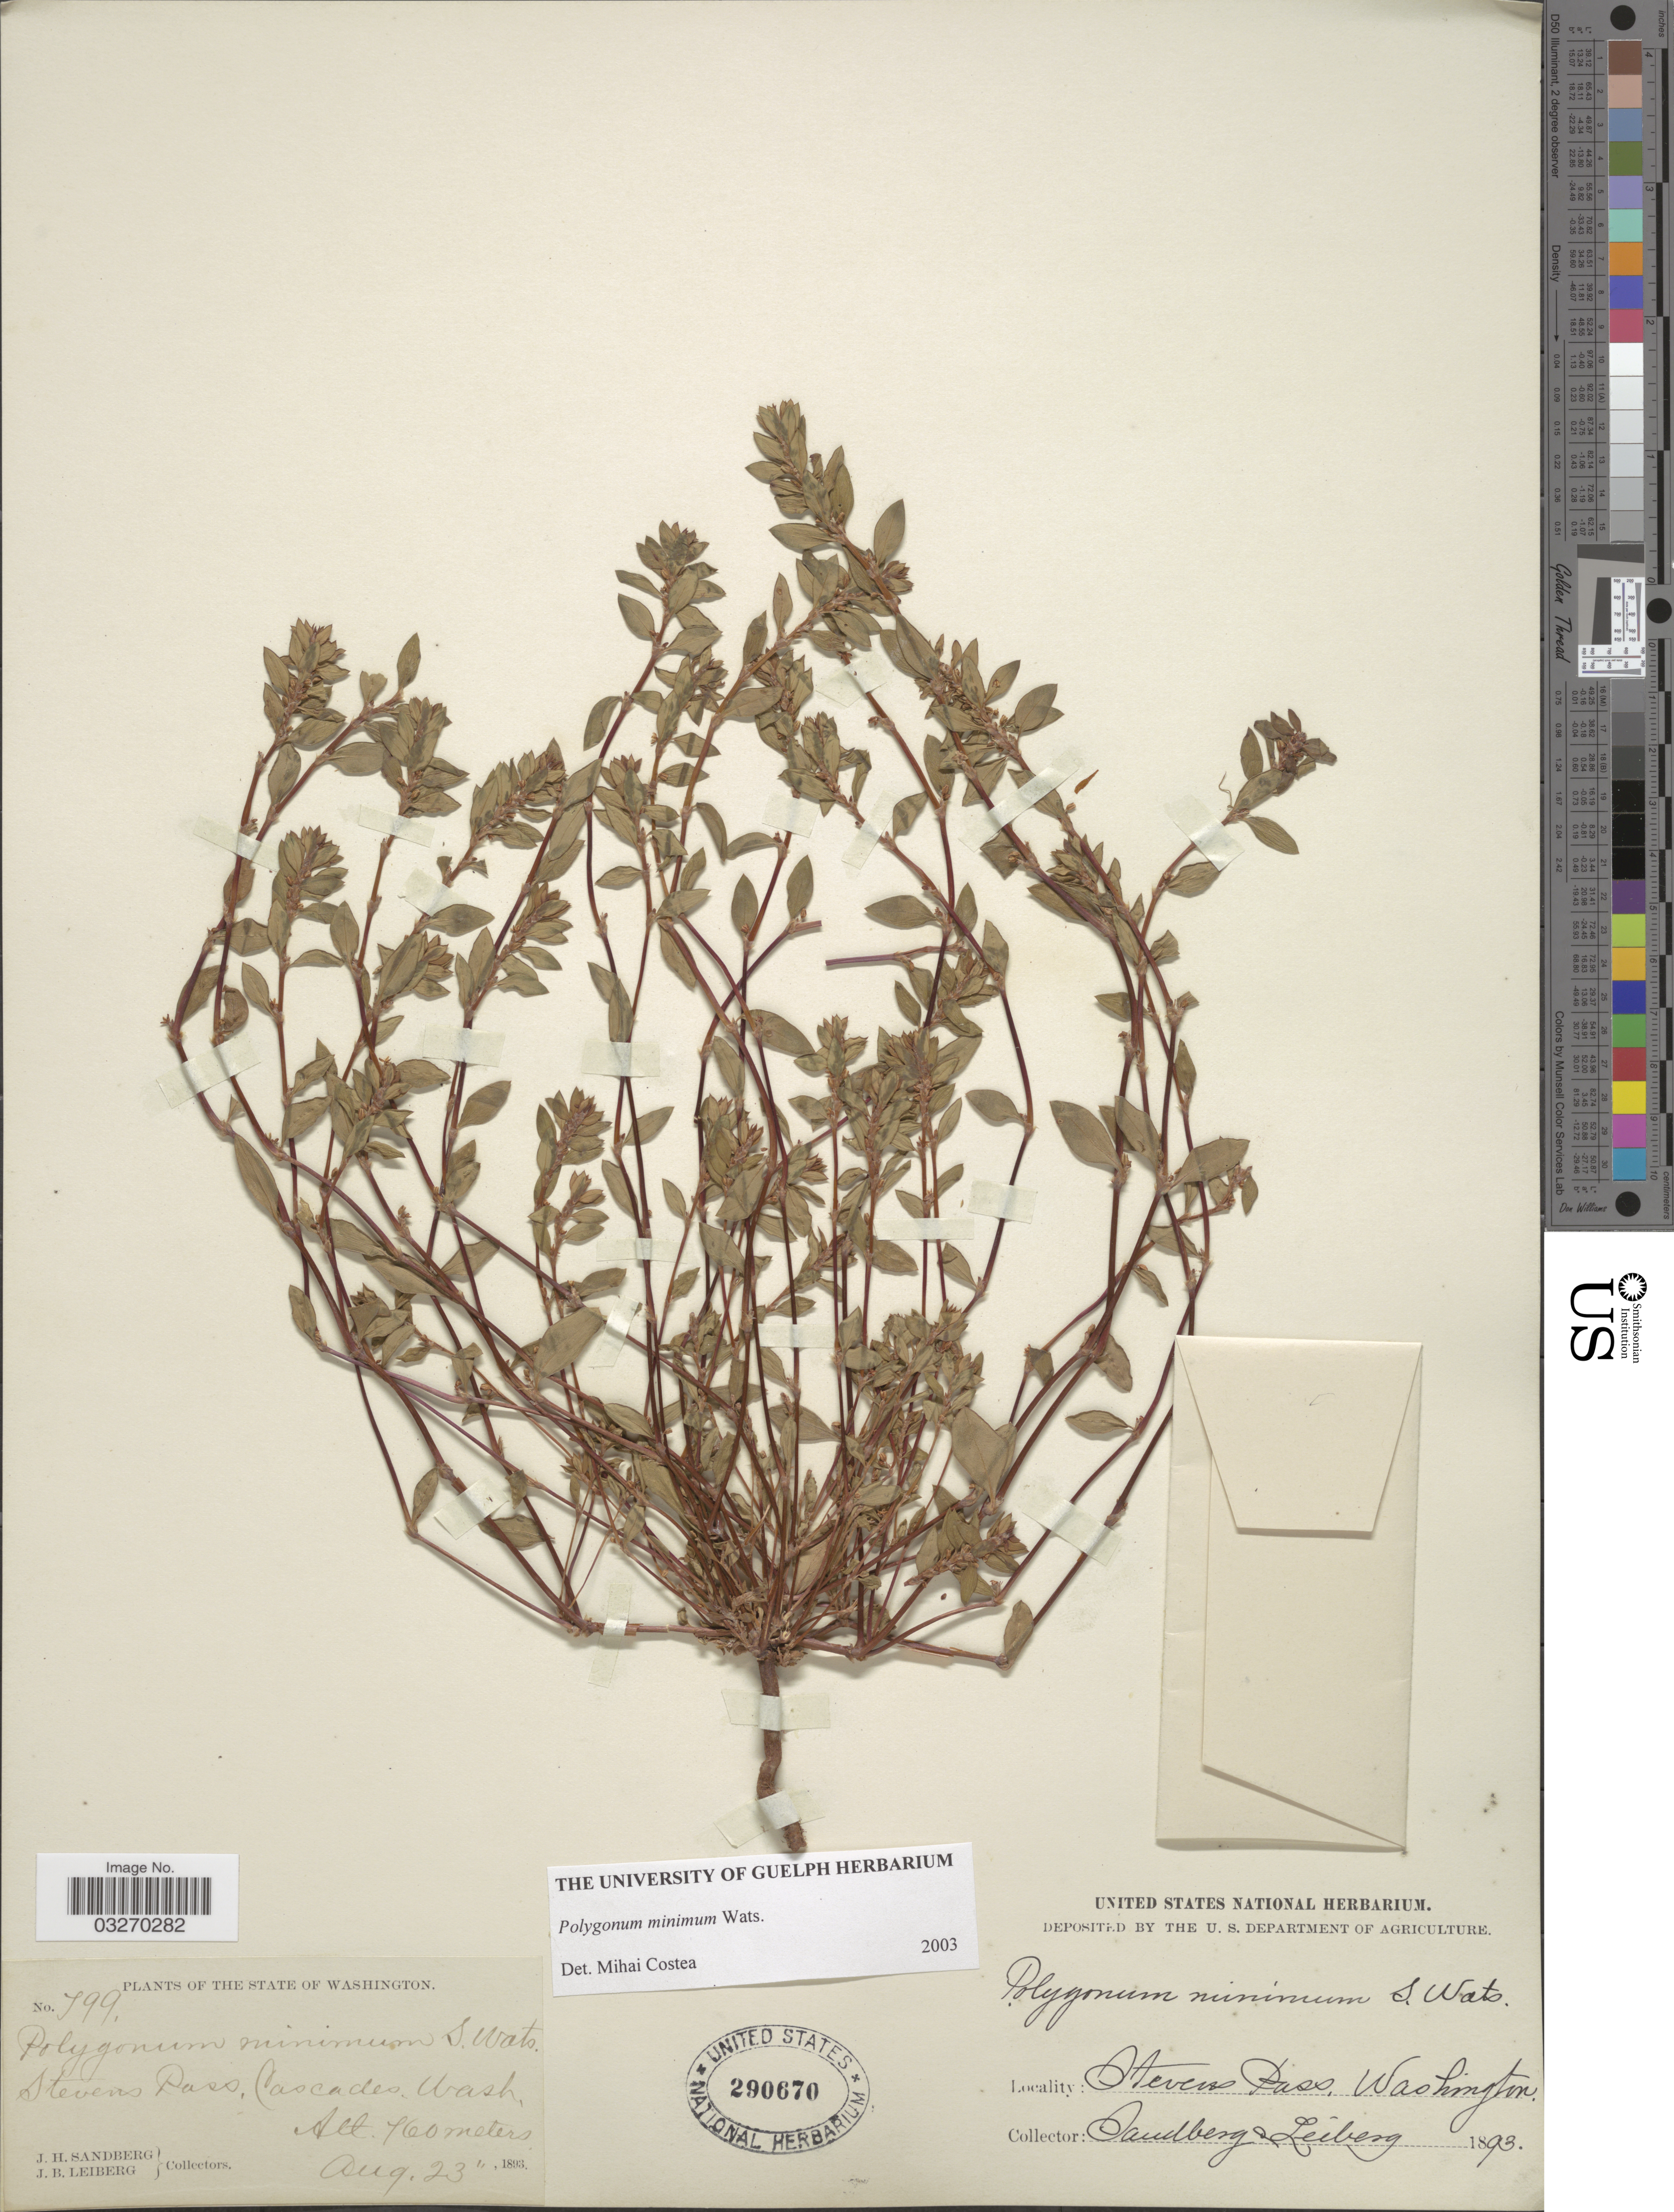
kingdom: Plantae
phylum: Tracheophyta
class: Magnoliopsida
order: Caryophyllales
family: Polygonaceae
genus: Polygonum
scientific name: Polygonum minimum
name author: S. Watson in C. King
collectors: J. H. Sandberg & J. B. Leiberg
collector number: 799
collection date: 1893-08-23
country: United States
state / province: Washington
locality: Stevens Pass, Cacades.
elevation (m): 760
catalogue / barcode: US 290670